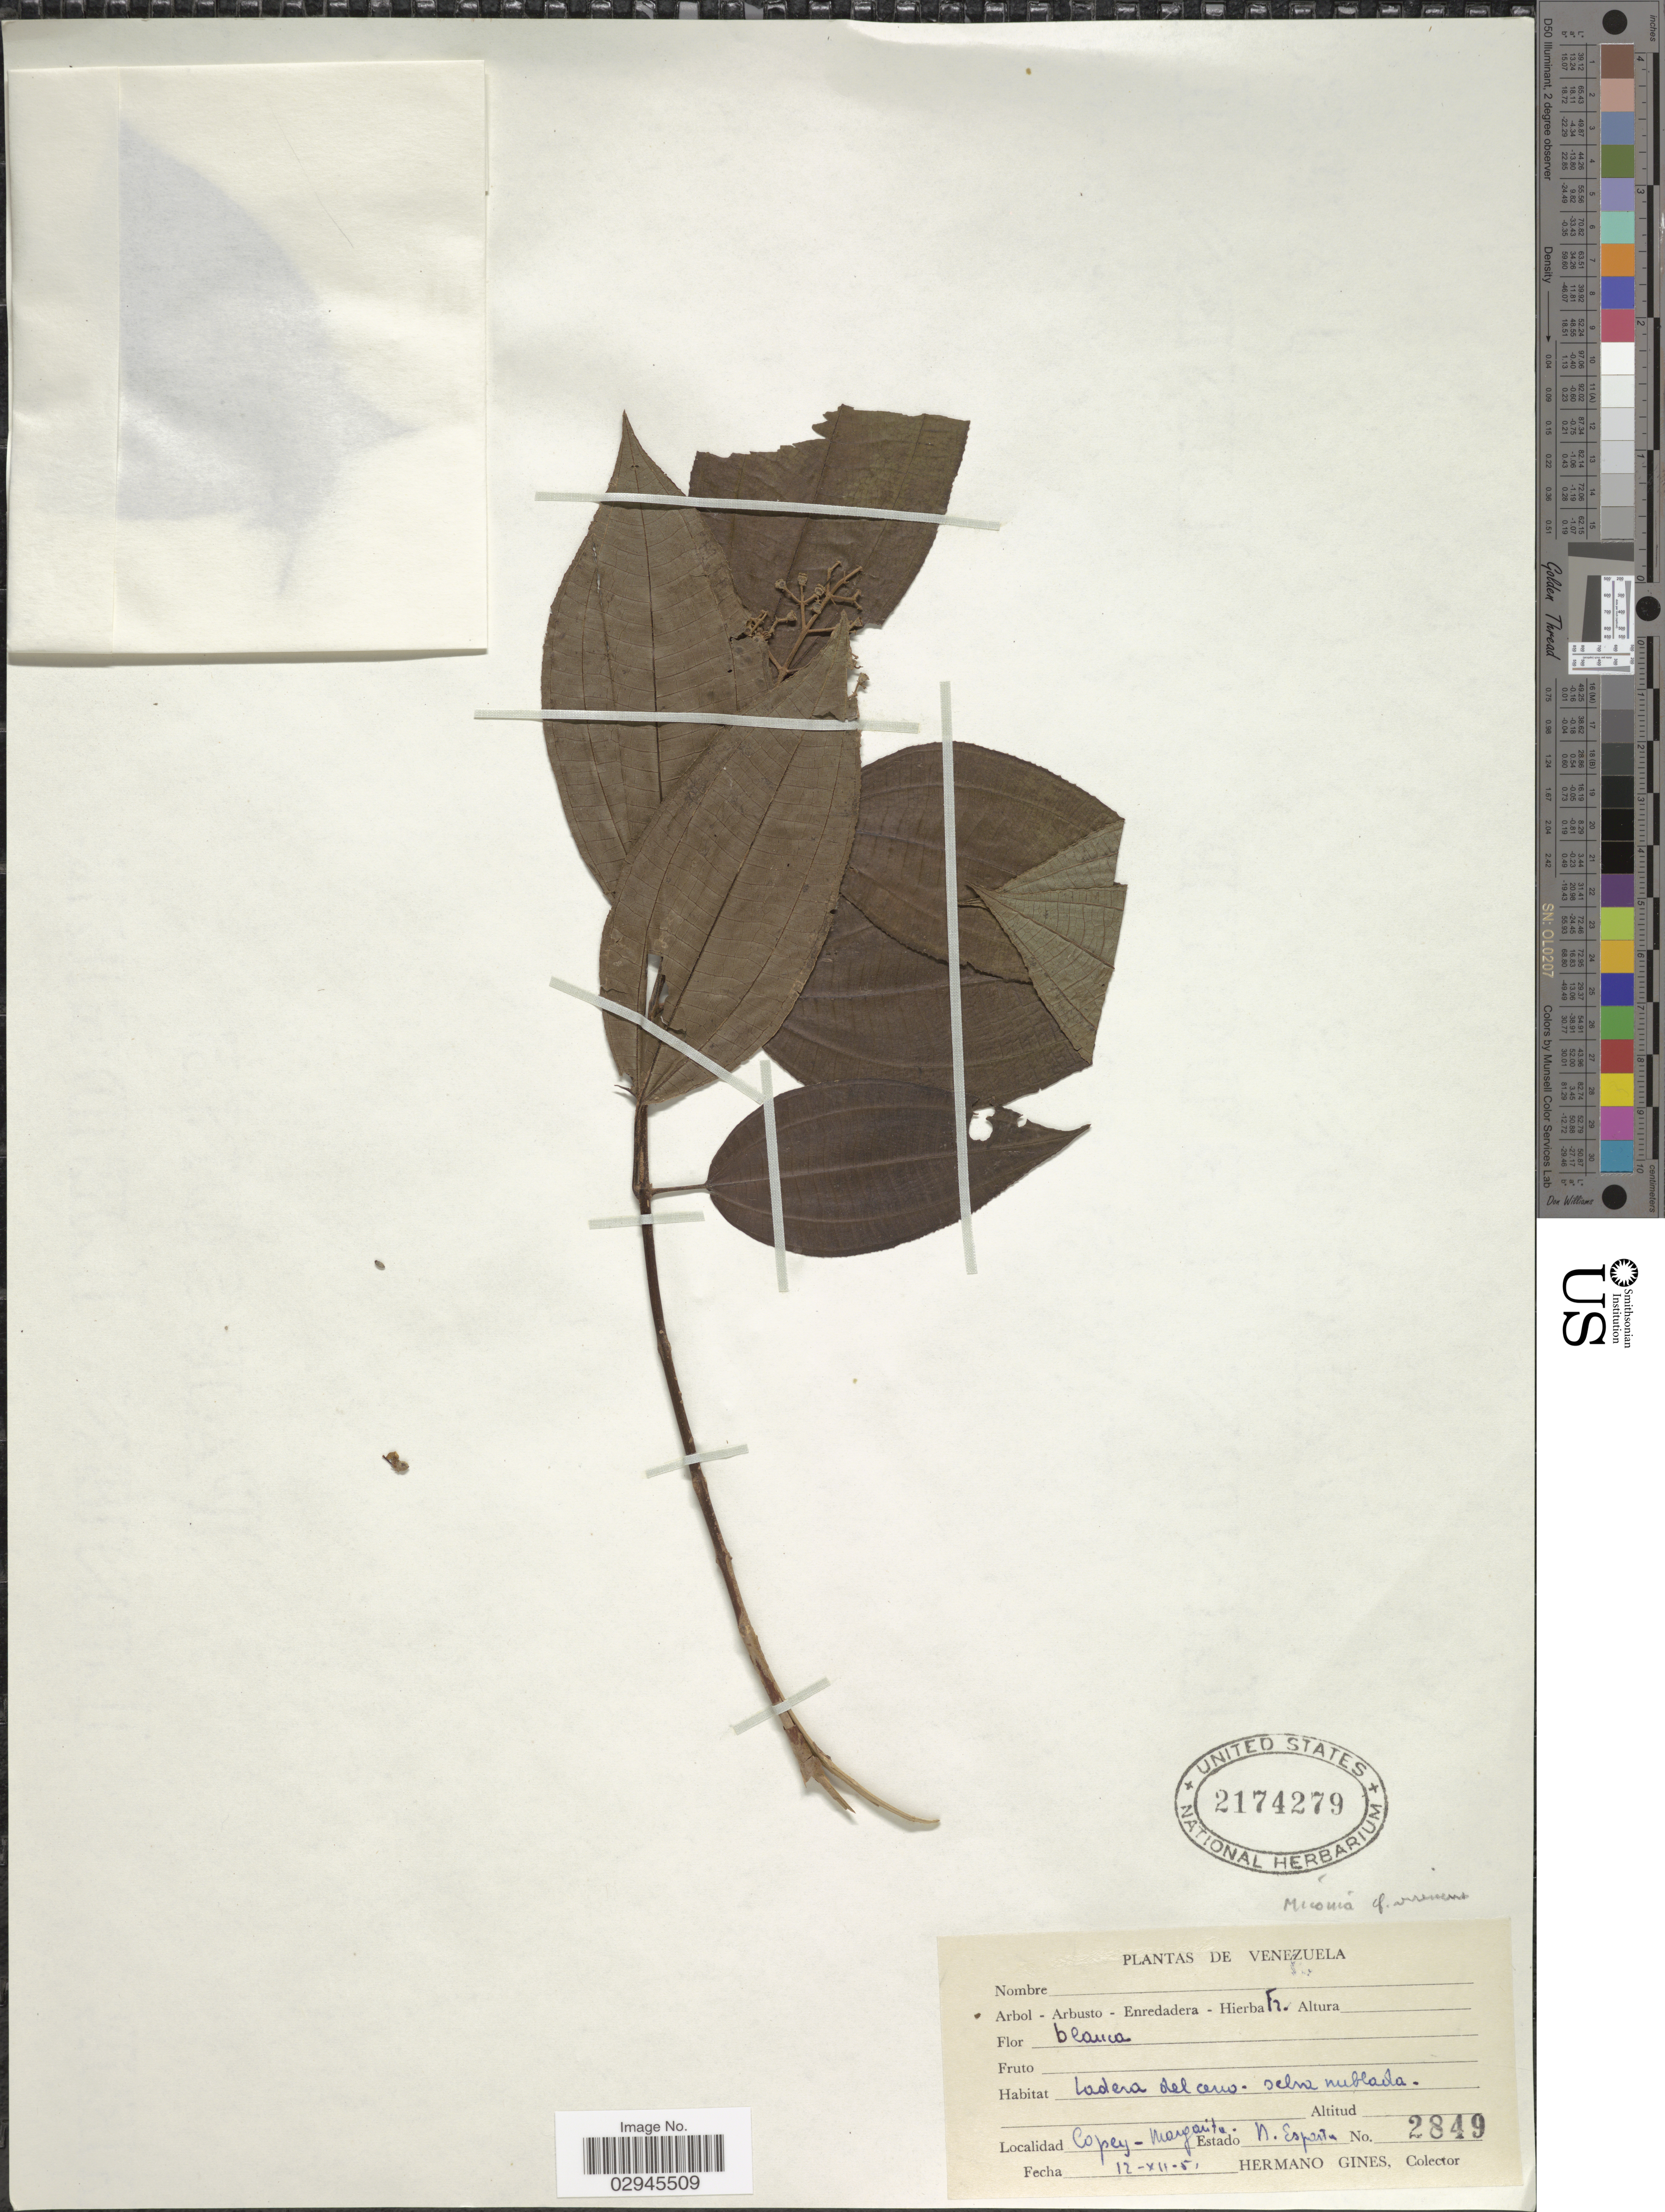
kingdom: Plantae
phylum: Tracheophyta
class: Magnoliopsida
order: Myrtales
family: Melastomataceae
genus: Miconia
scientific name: Miconia sp.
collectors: Bro. Gines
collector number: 2849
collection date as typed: Transcribed d/m/y: 12/12/51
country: Venezuela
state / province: Nueva Esparta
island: Margarita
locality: Copey-Margarita. Estado N. Esparta.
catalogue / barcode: US 2174279